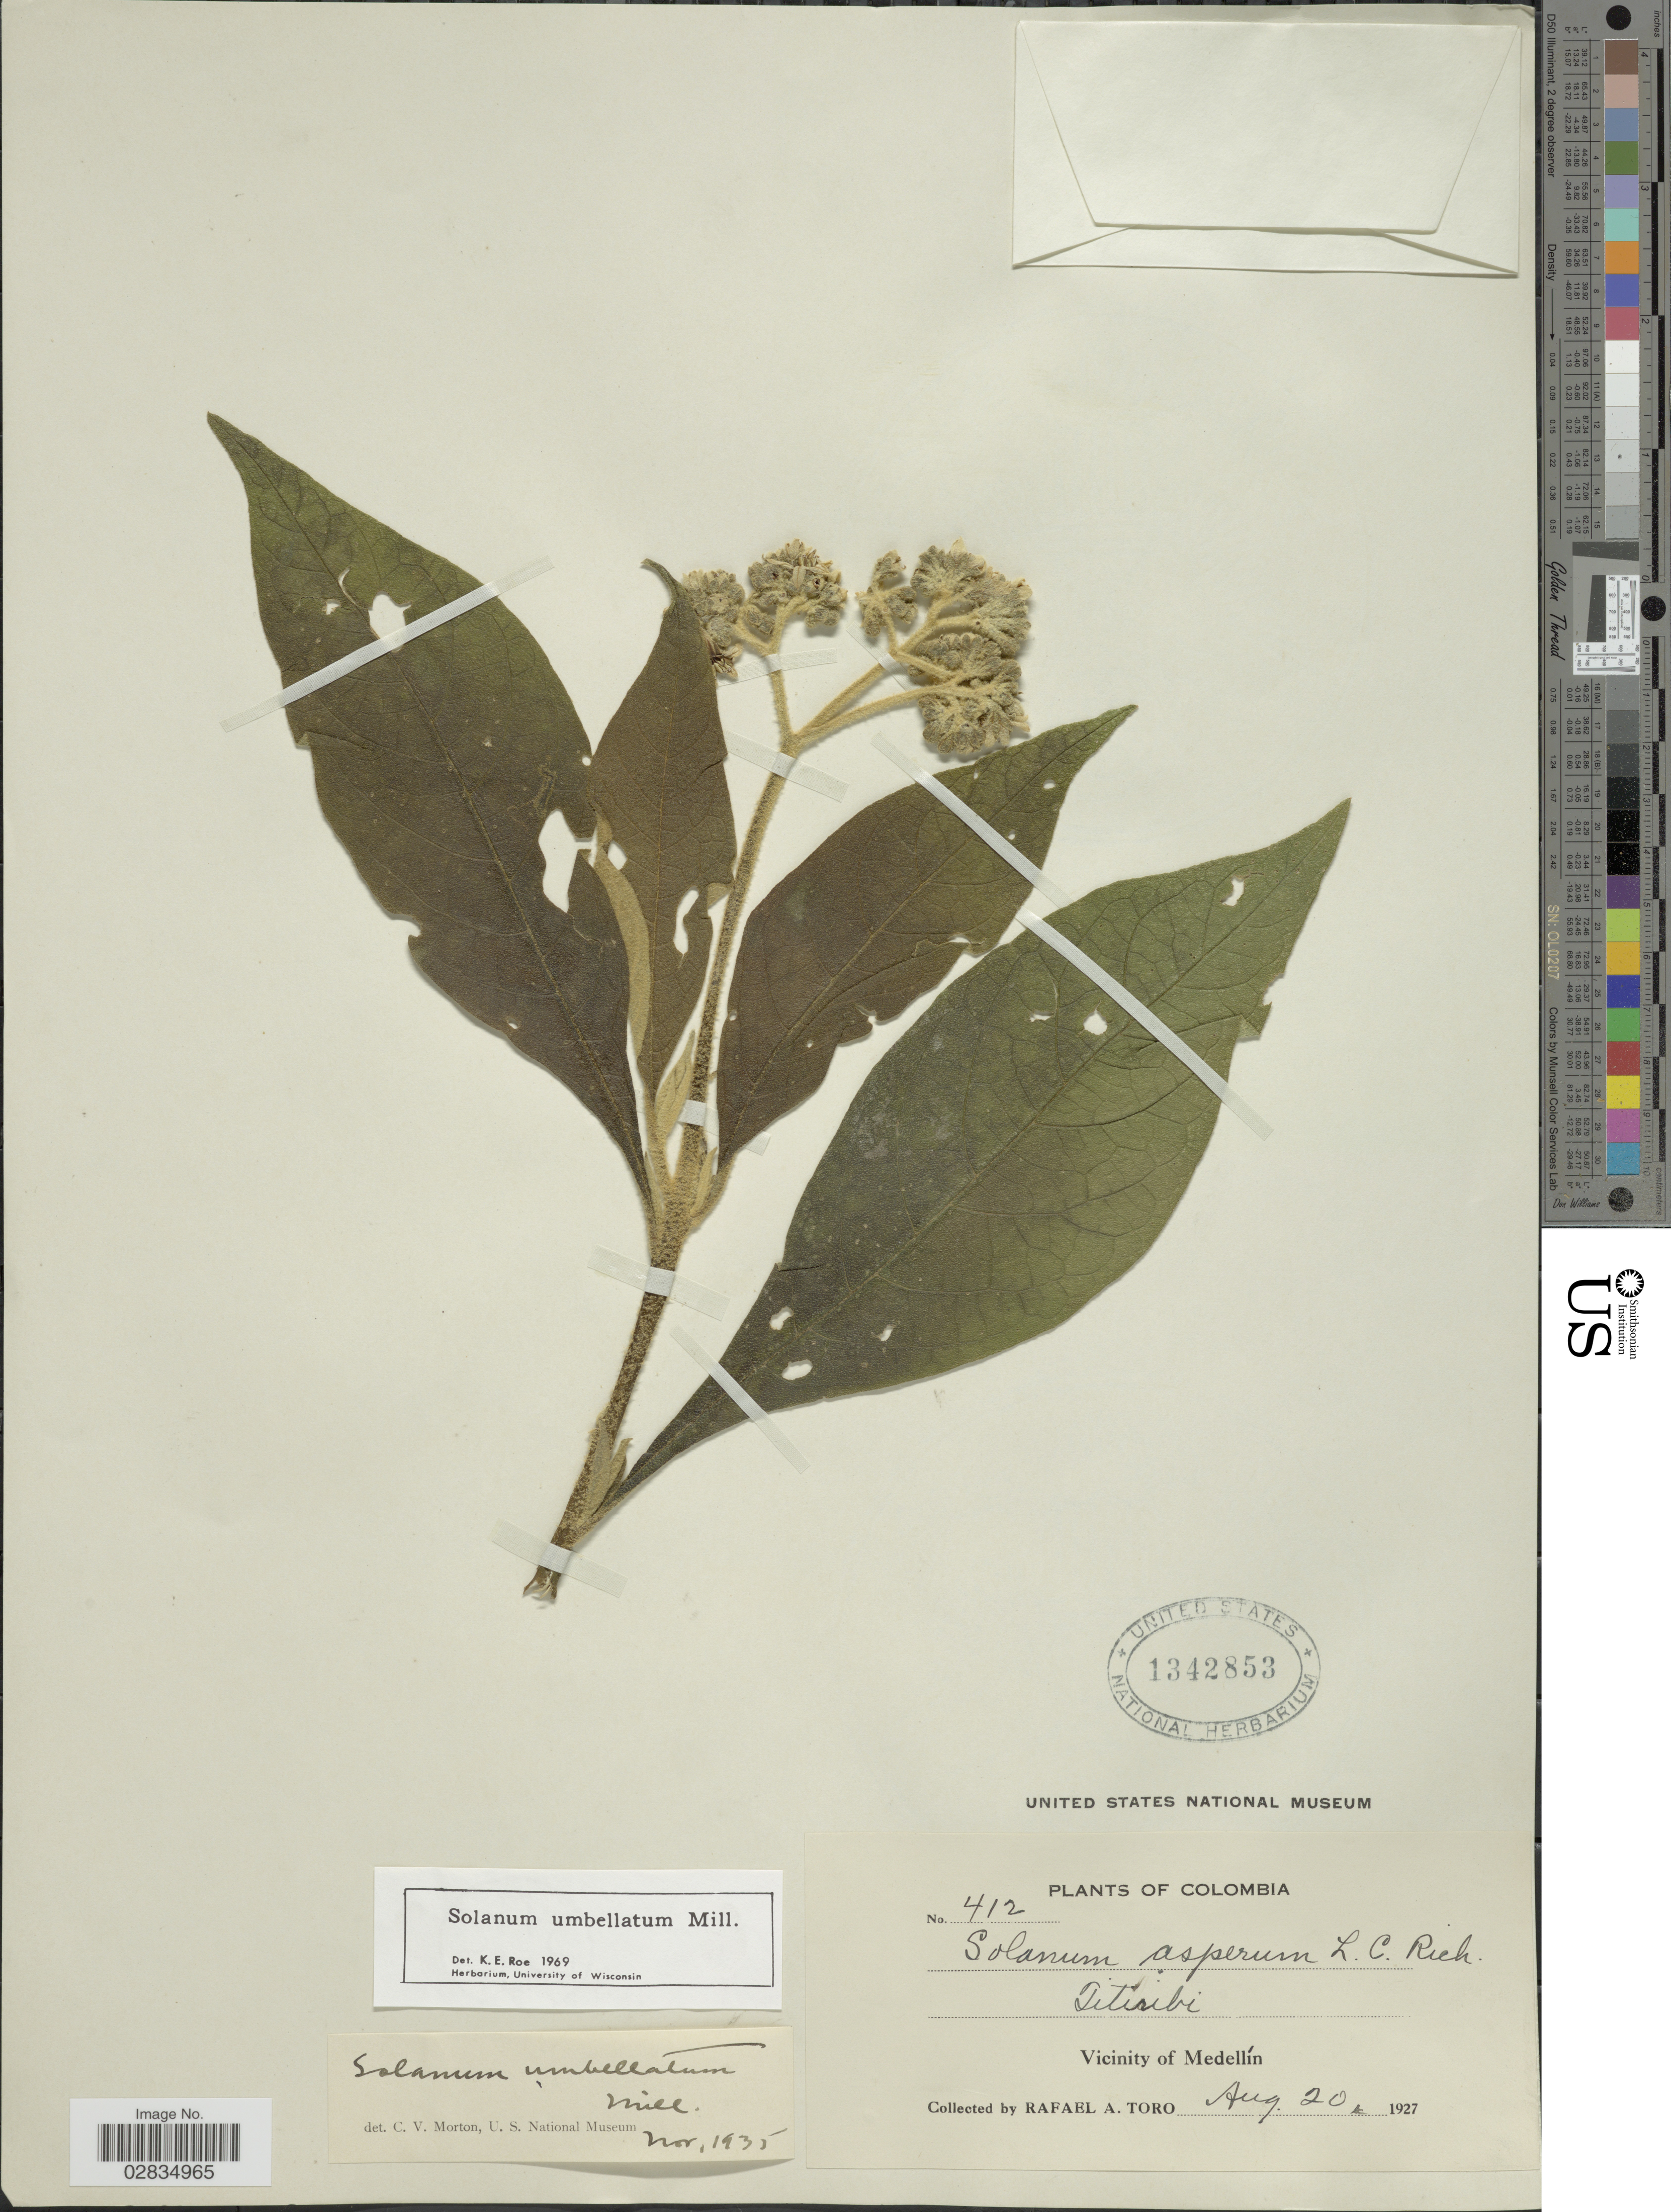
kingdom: Plantae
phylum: Tracheophyta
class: Magnoliopsida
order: Solanales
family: Solanaceae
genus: Solanum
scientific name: Solanum umbellatum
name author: Mill.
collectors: R. A. Toro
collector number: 412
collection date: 1927-08-20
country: Colombia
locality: Titiribi, Vicinity of Medellín.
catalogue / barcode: US 1342853